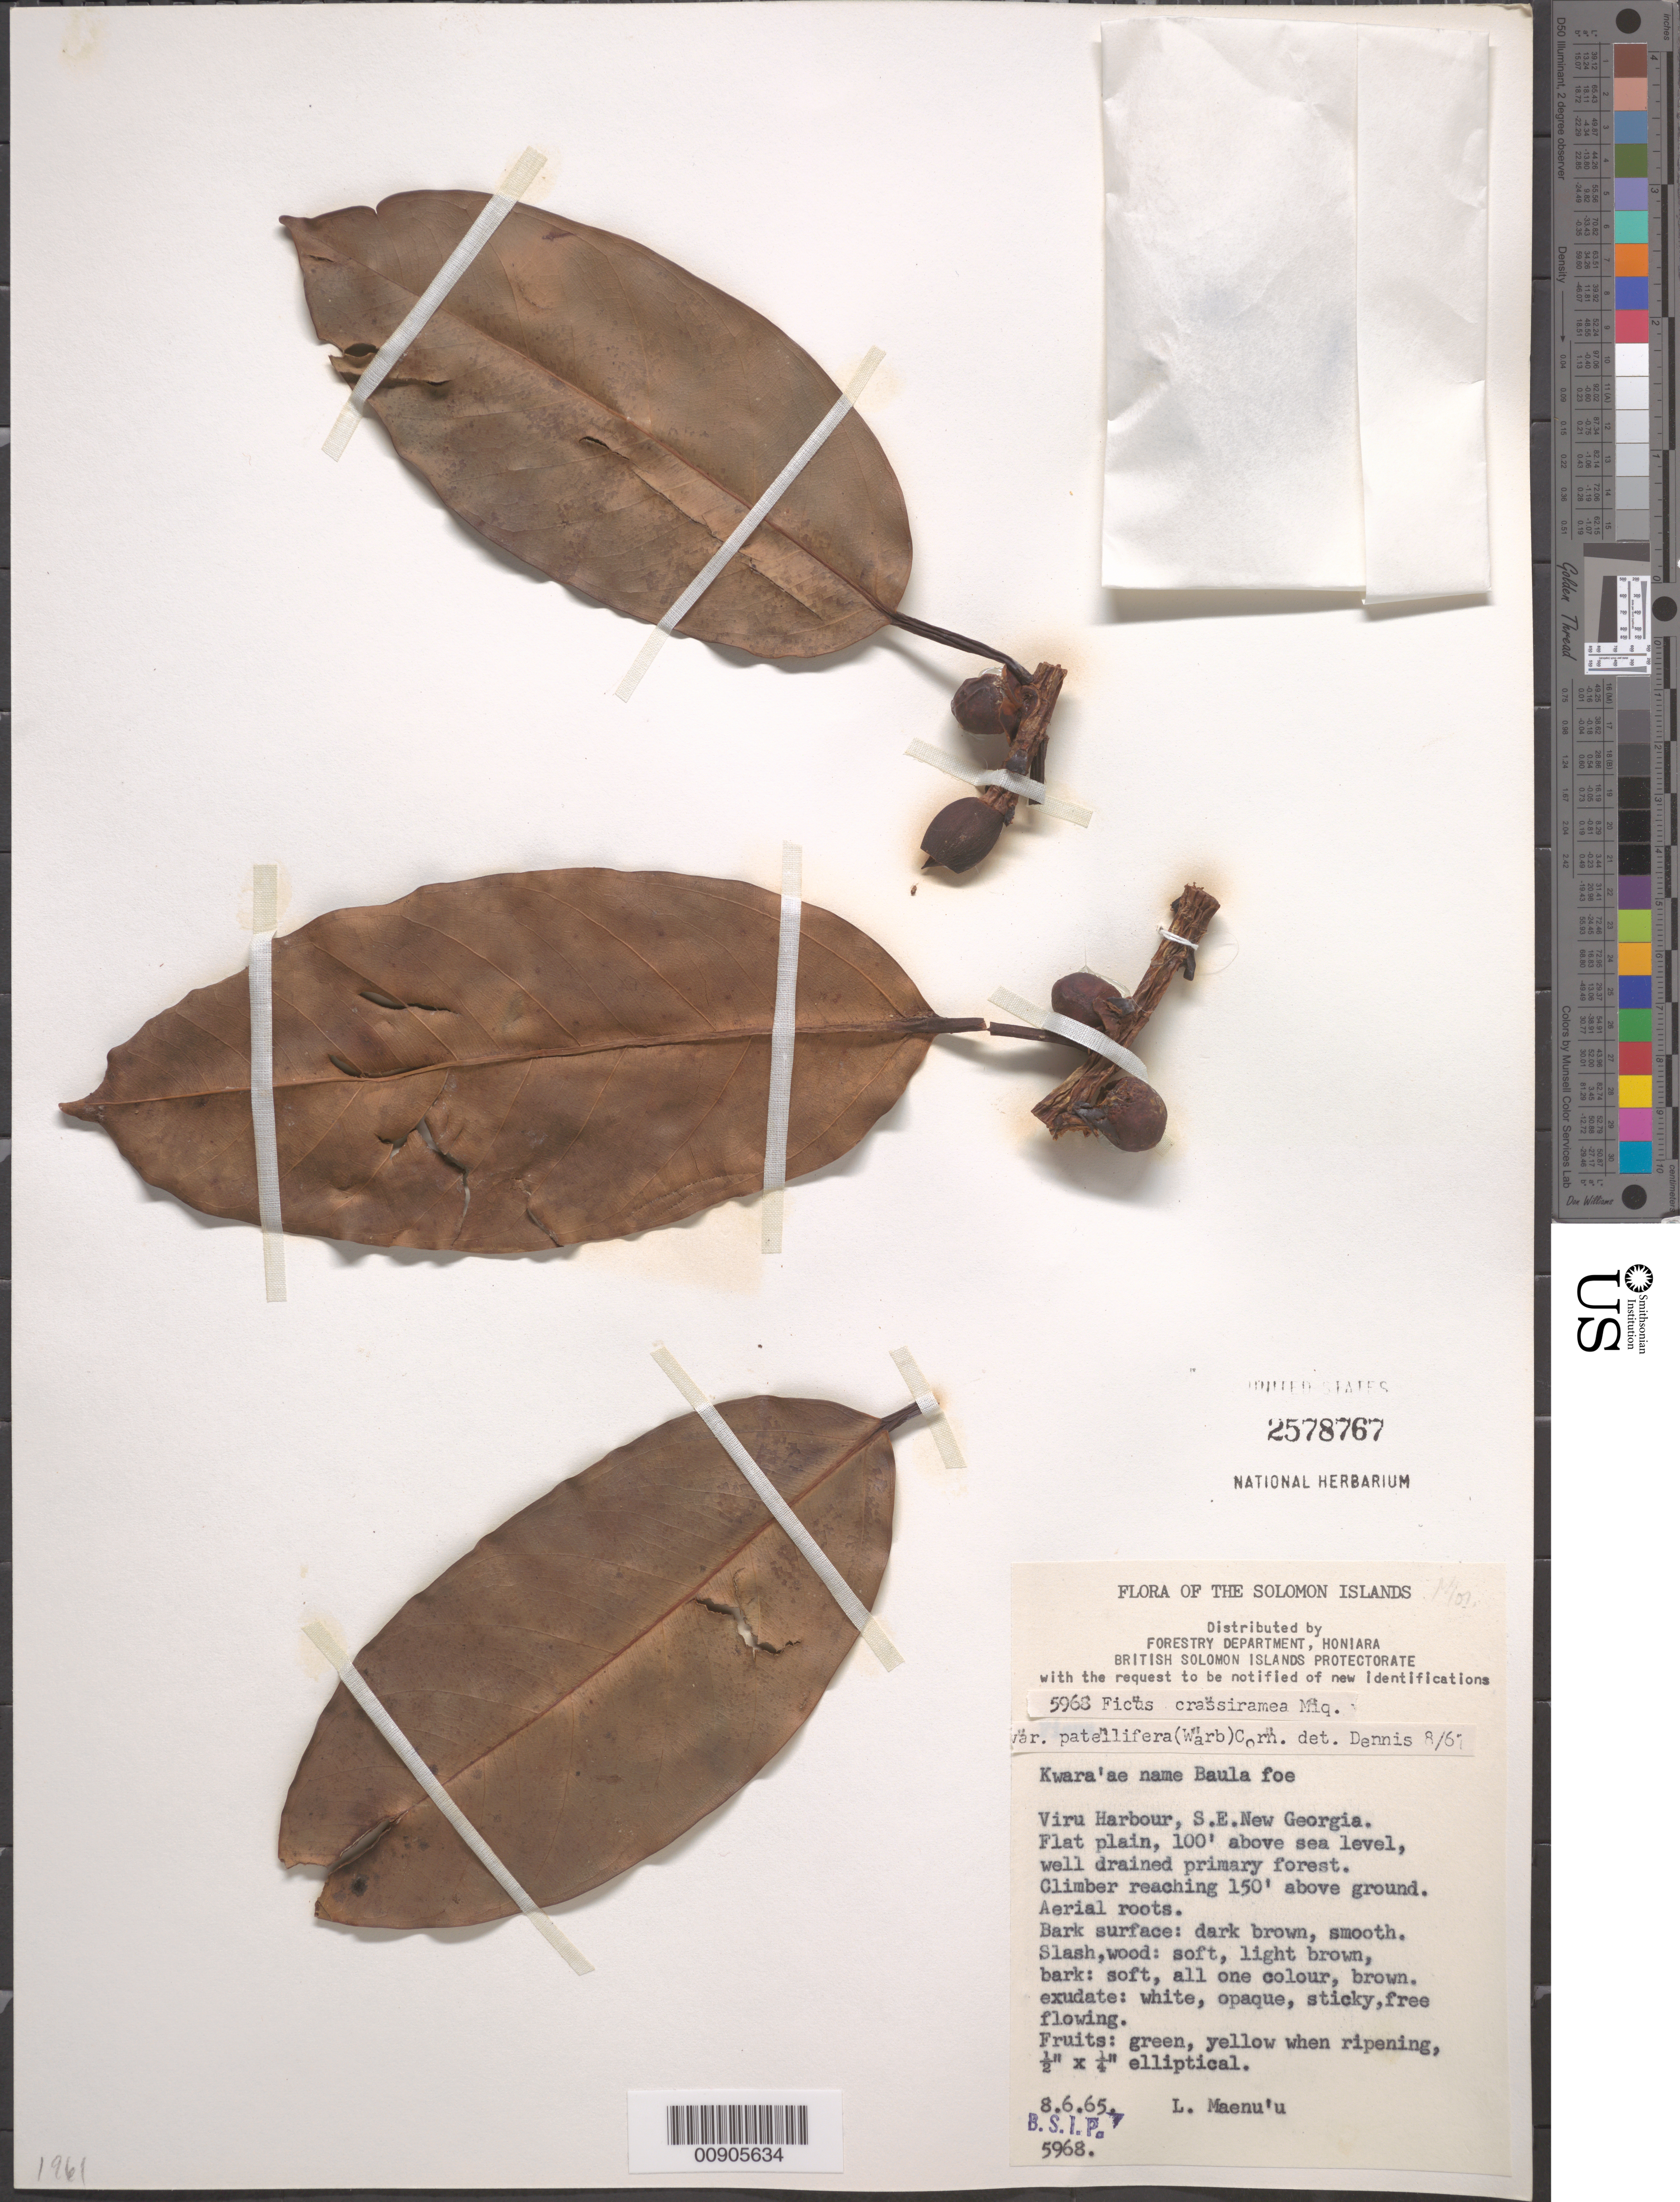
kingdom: Plantae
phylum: Tracheophyta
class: Magnoliopsida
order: Rosales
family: Moraceae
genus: Ficus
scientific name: Ficus crassiramea var. patellifera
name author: Miq.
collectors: L. Maenu'u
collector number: BSIP 5968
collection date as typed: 08 Jun 1965 or 06 Aug 1965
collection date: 1965-06-08 or 1965-08-06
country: Solomon Islands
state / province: Western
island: New Georgia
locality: Viru Harbour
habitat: Well drained primary forest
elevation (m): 30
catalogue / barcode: US 2578767